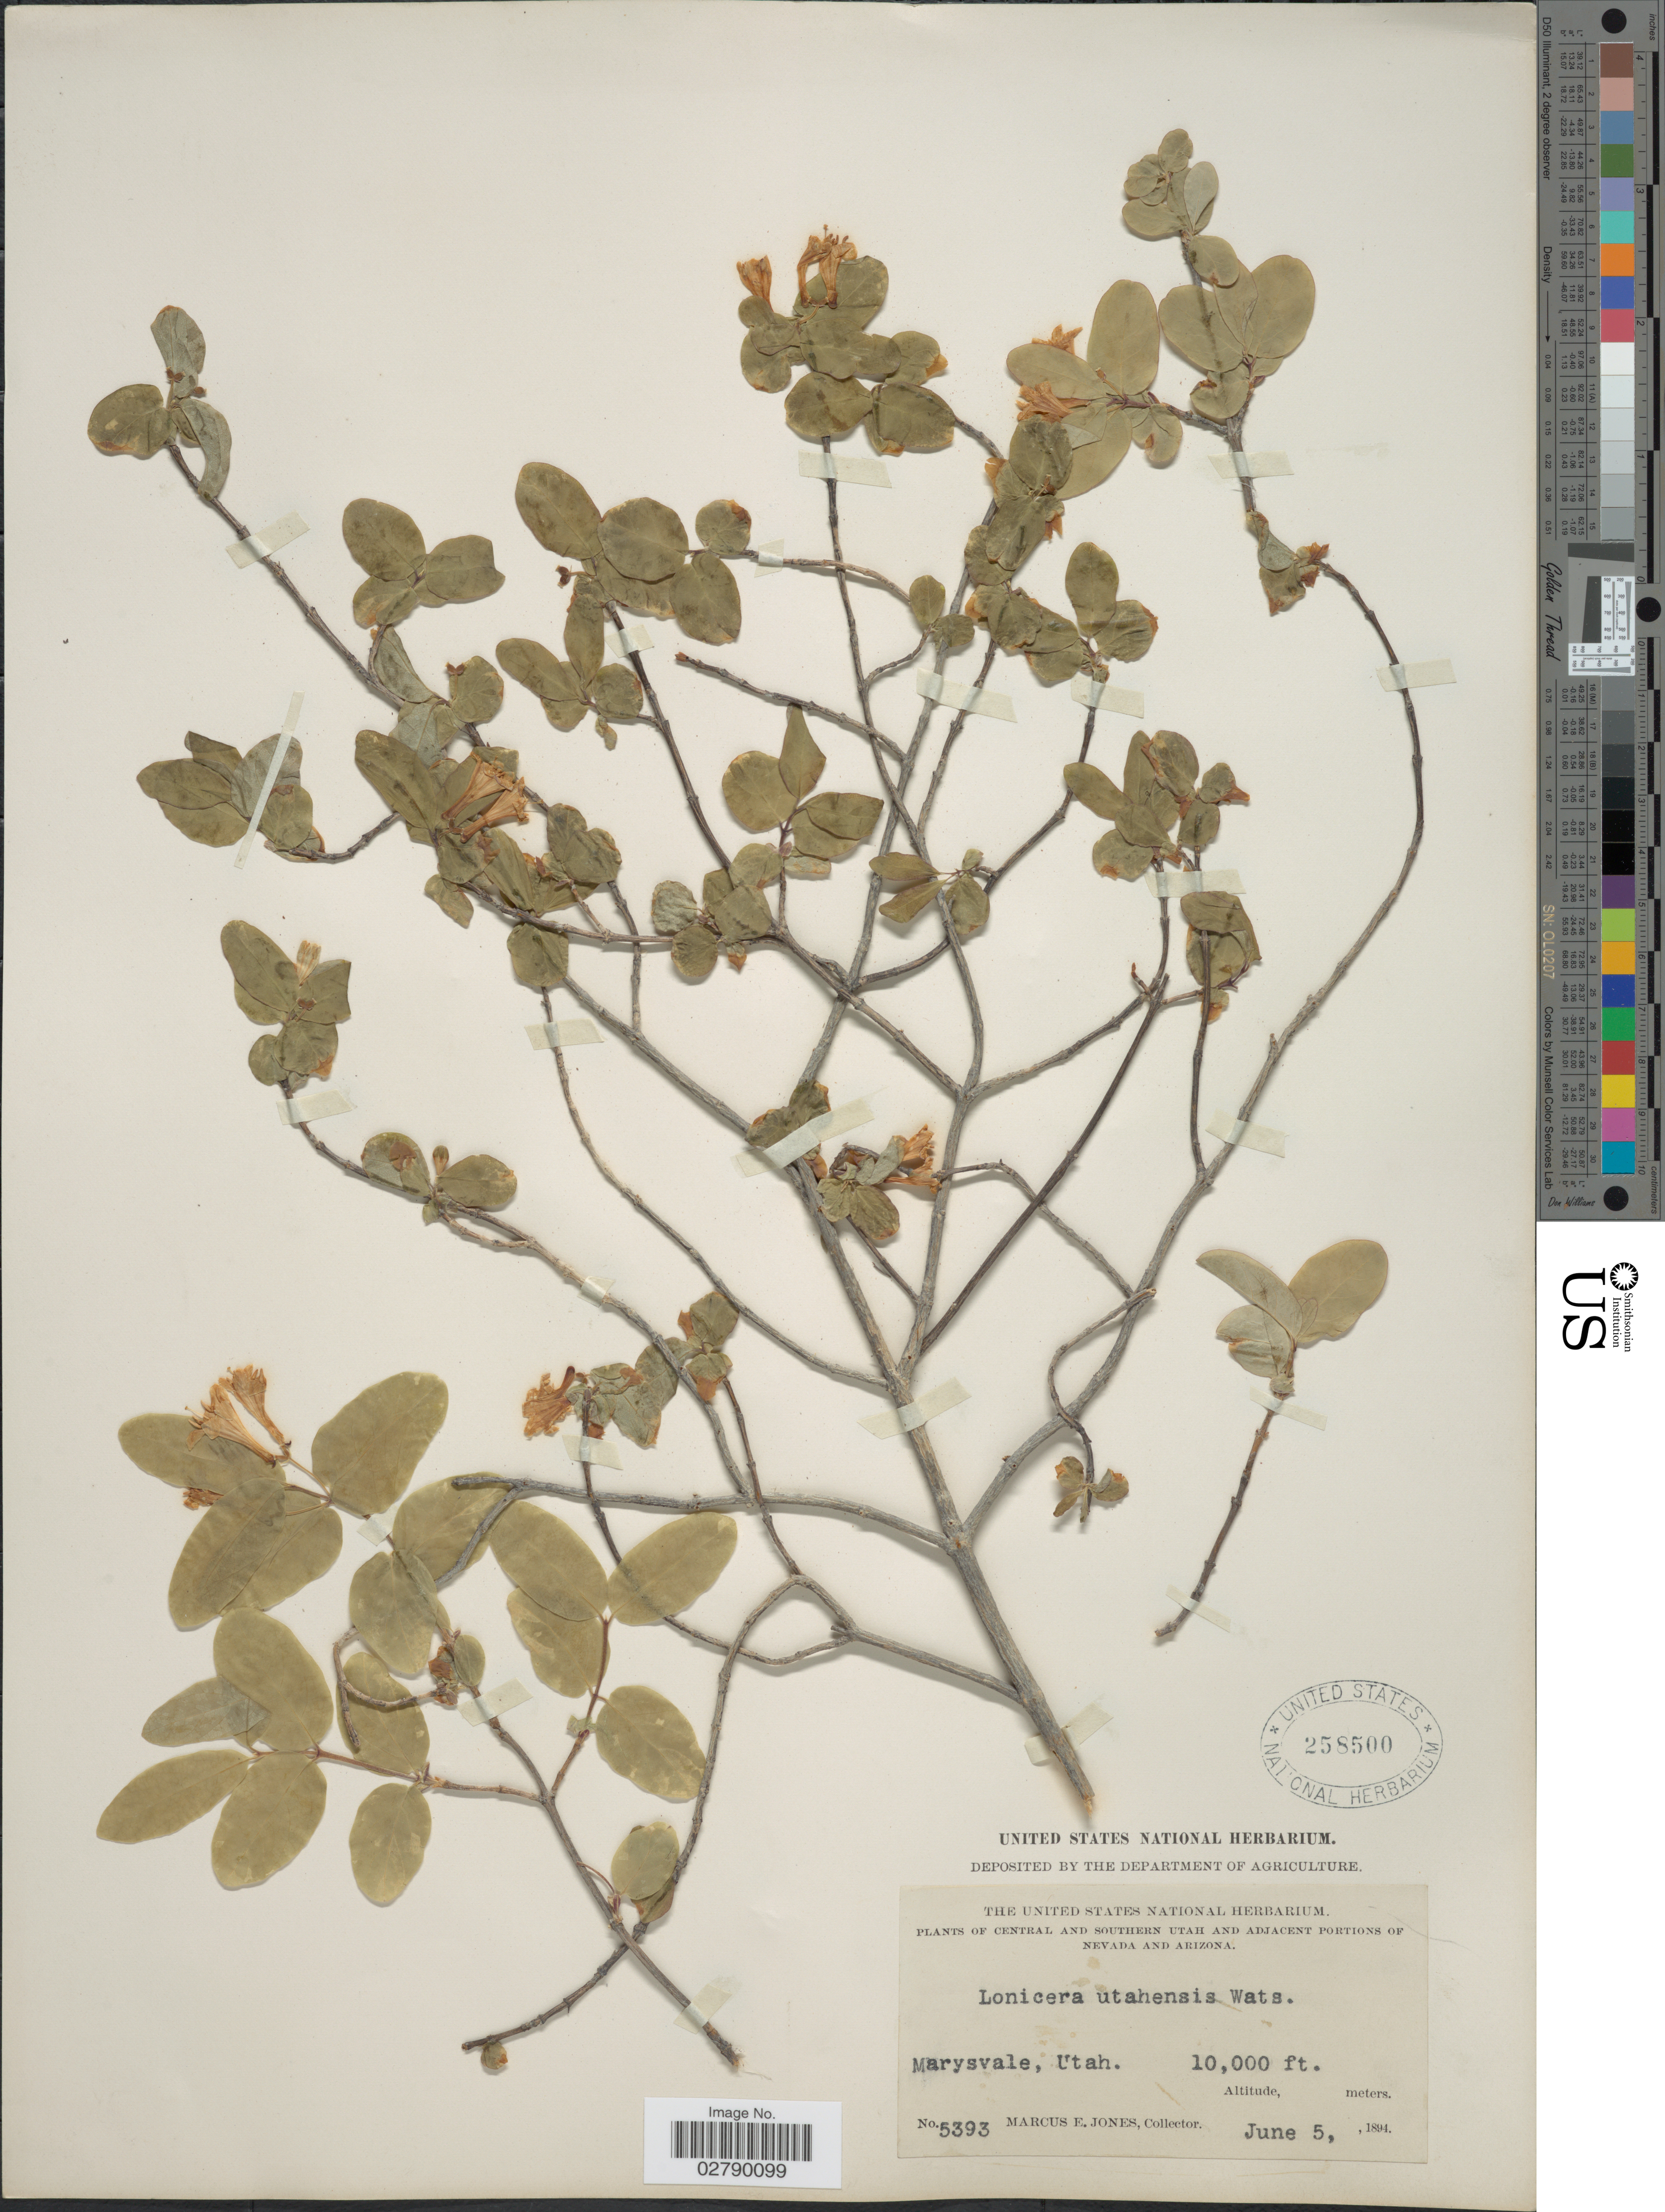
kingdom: Plantae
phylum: Tracheophyta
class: Magnoliopsida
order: Dipsacales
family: Caprifoliaceae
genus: Lonicera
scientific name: Lonicera utahensis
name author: S. Watson in C. King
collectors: M. E. Jones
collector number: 5393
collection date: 1894-06-05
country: United States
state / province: Utah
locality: Central and southern Utah. Marysvale.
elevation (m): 3048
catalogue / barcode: US 258500